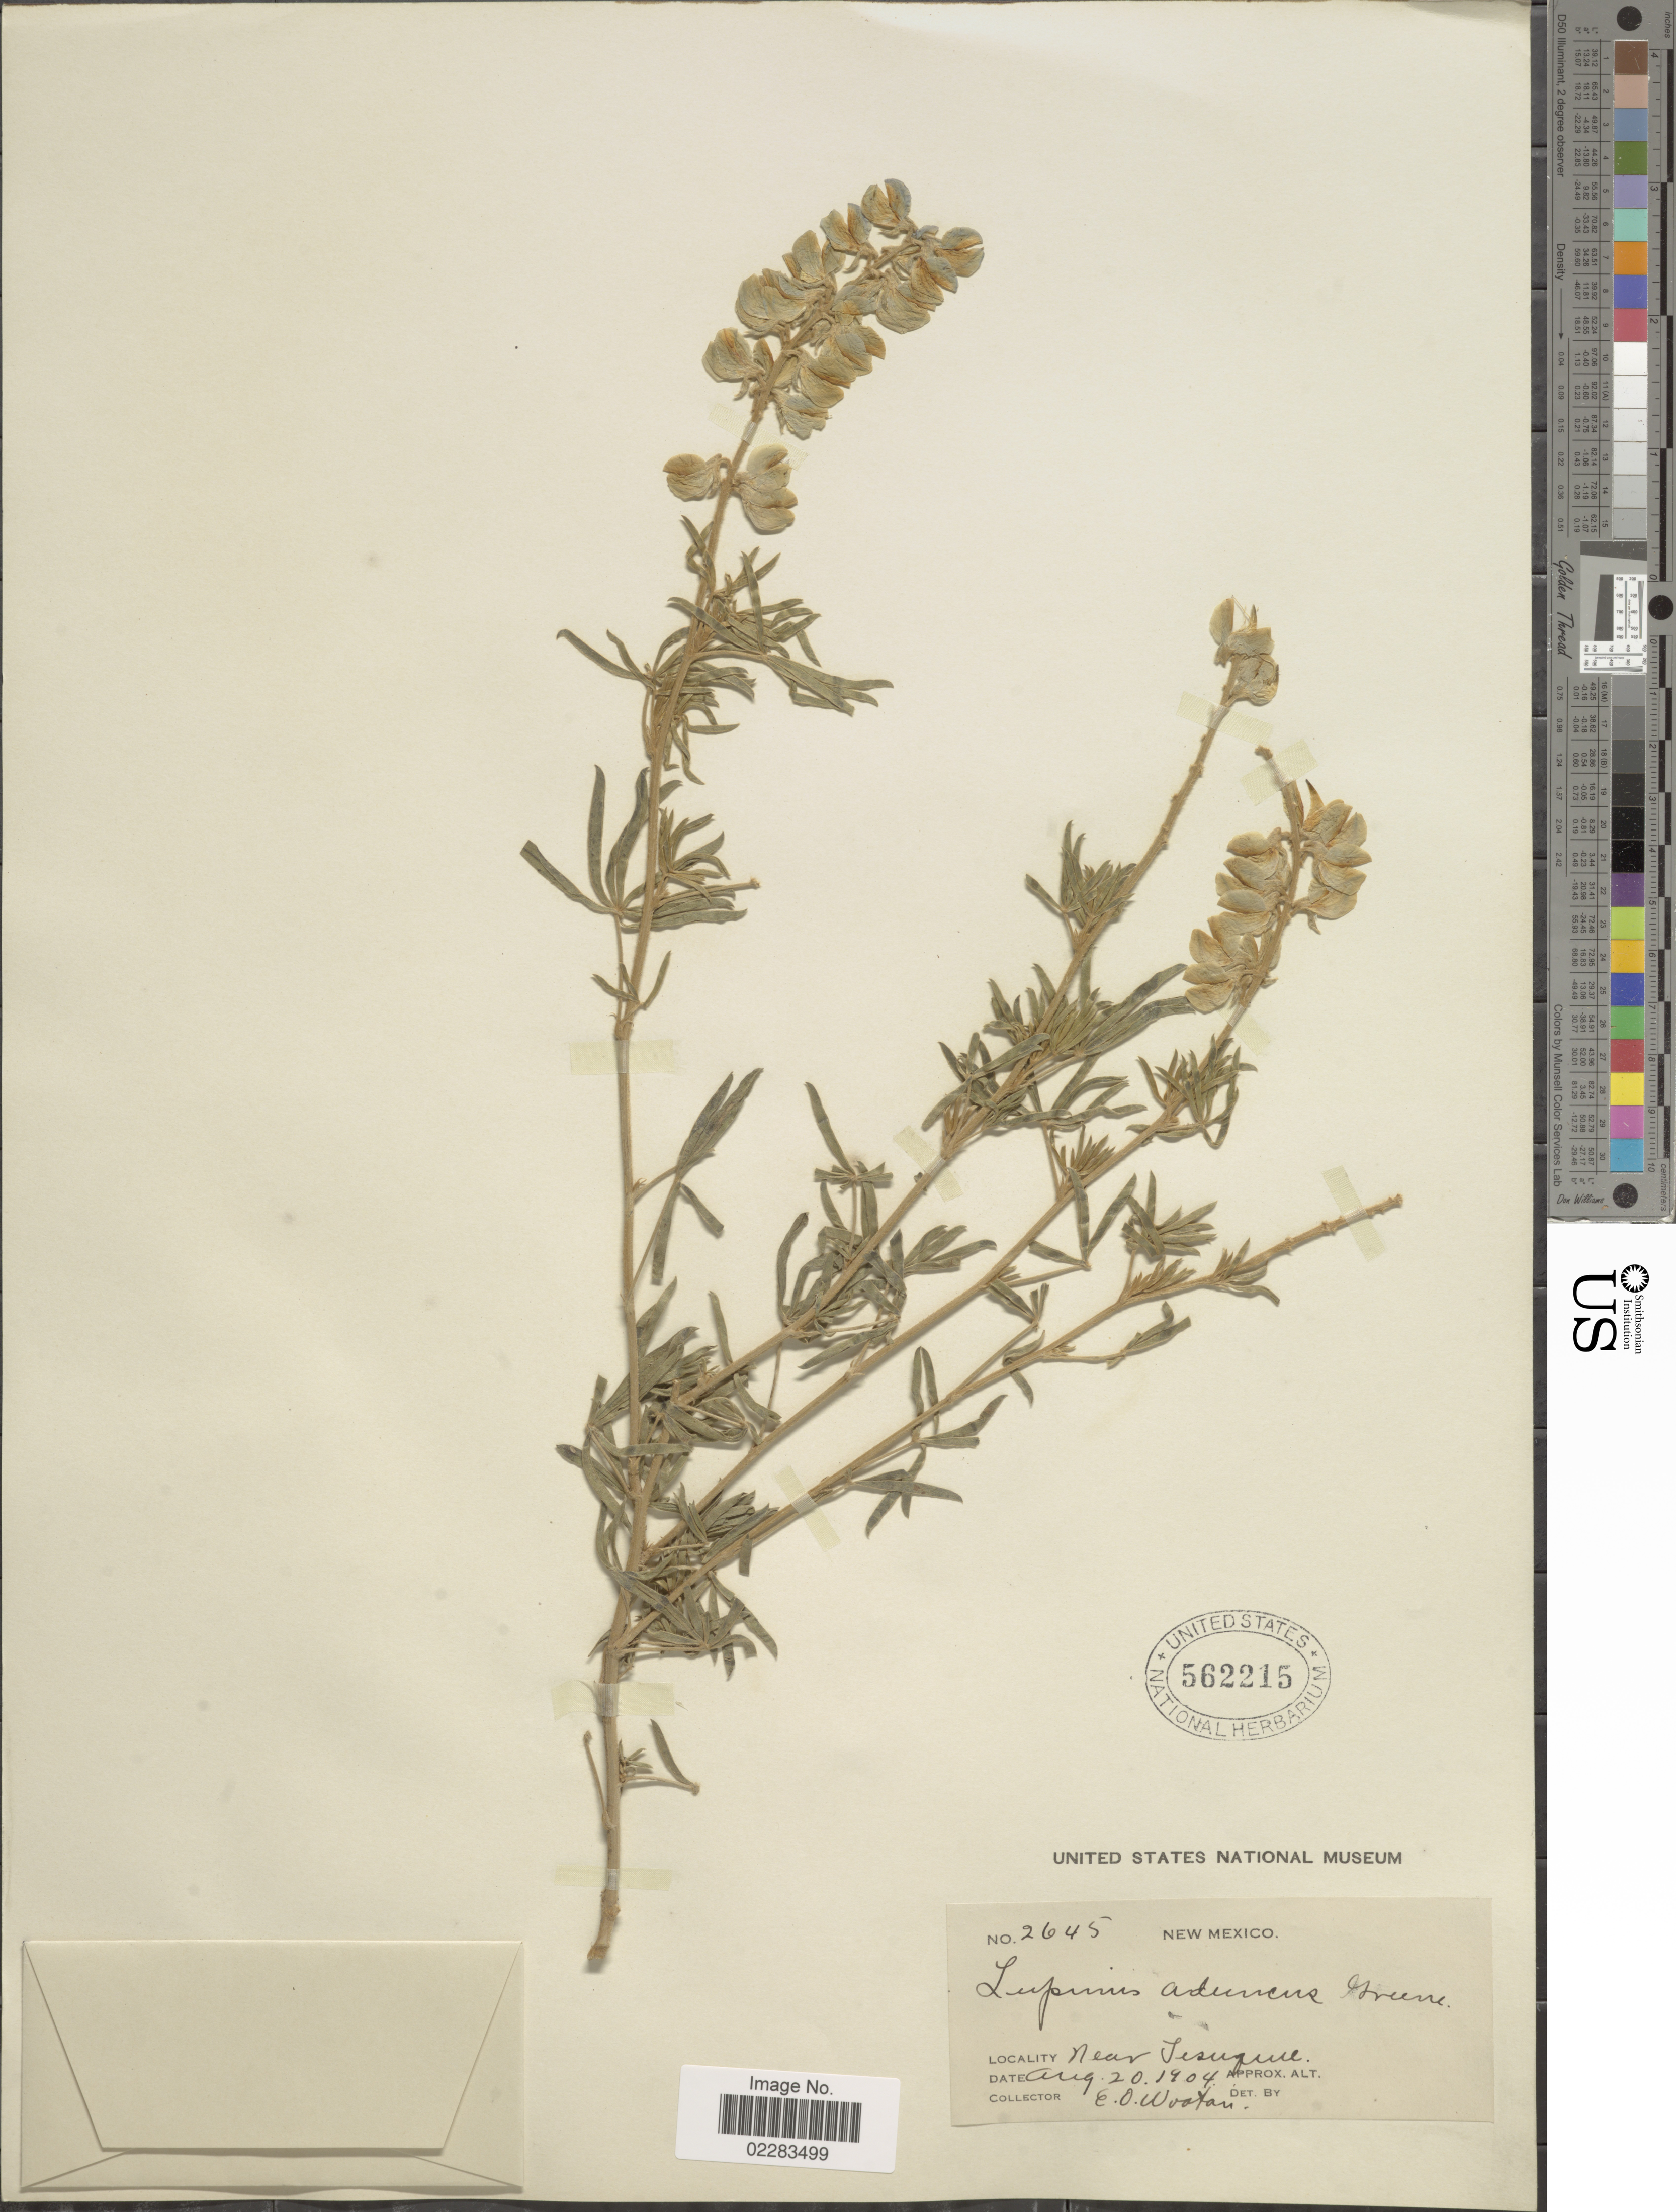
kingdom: Plantae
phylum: Tracheophyta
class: Magnoliopsida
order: Fabales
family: Fabaceae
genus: Lupinus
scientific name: Lupinus aduncus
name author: Greene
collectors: E. O. Wooton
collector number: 2645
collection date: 1904-08-20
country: United States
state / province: New Mexico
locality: Near Tesuque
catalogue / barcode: US 562215